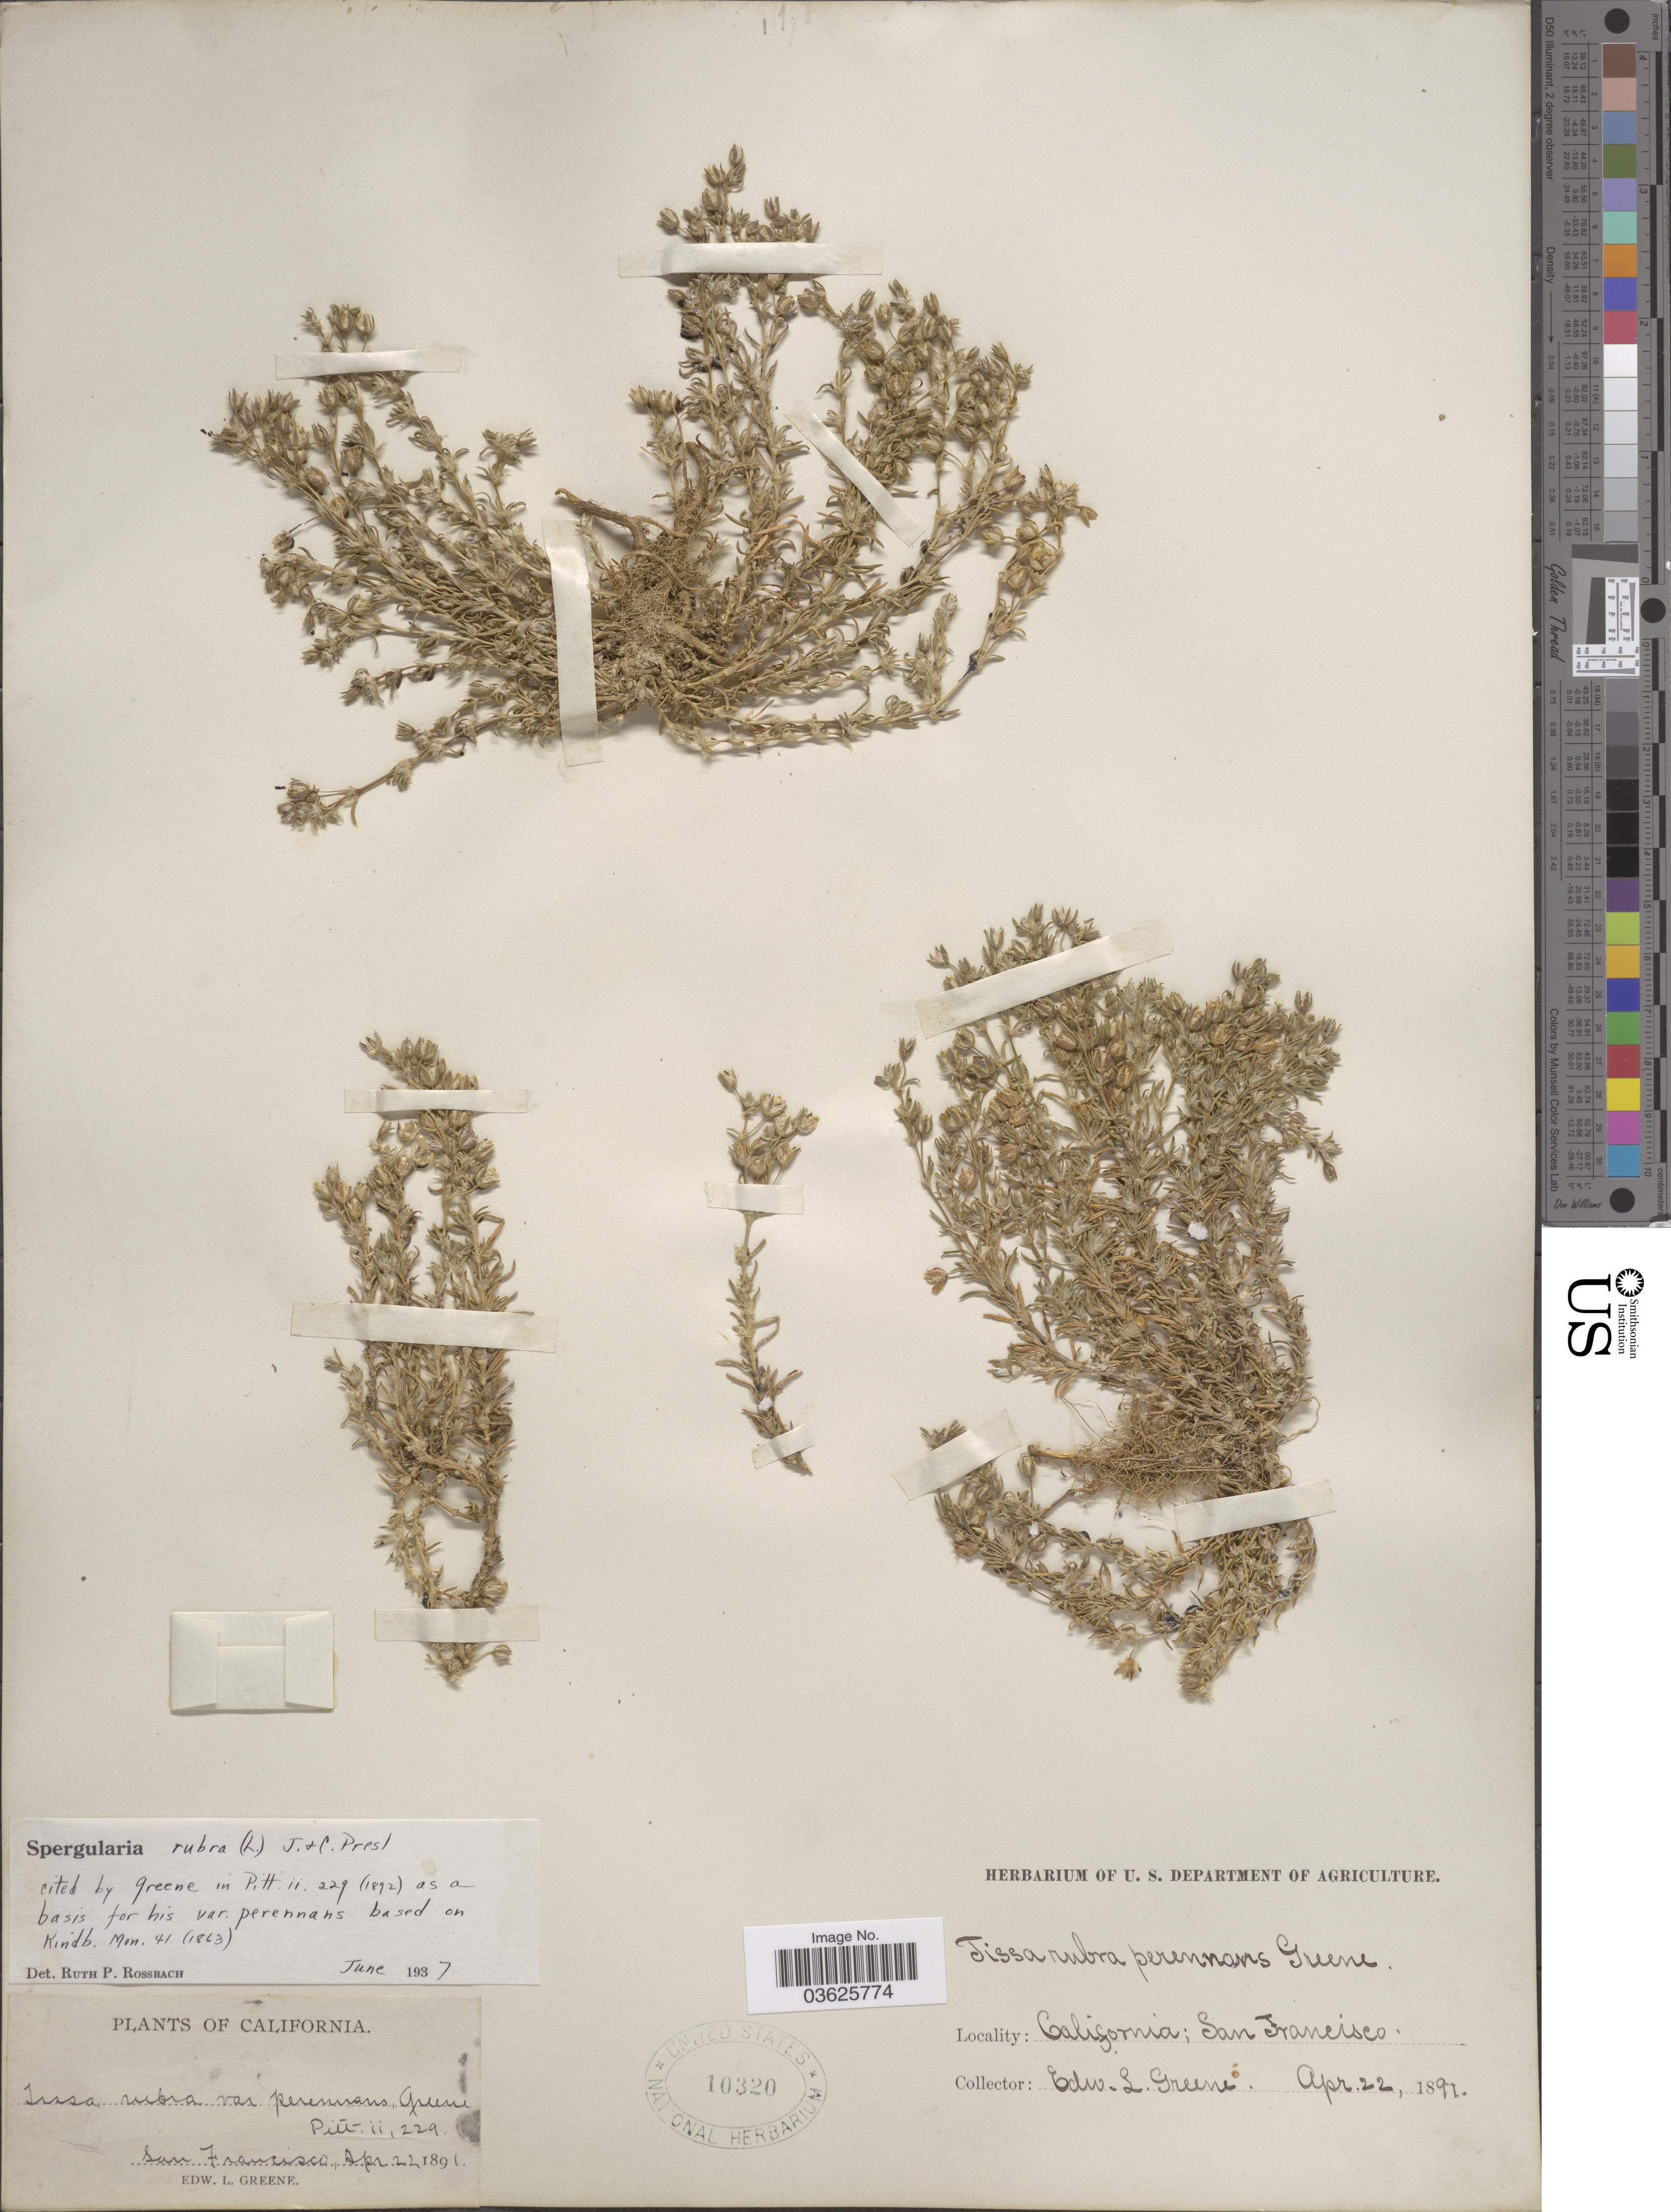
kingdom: Plantae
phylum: Tracheophyta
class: Magnoliopsida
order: Caryophyllales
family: Caryophyllaceae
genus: Spergularia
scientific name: Spergularia rubra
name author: (L.) J. Presl & C. Presl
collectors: E. L. Greene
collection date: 1891-04-22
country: United States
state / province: California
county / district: San Francisco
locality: San Francisco.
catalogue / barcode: US 10320